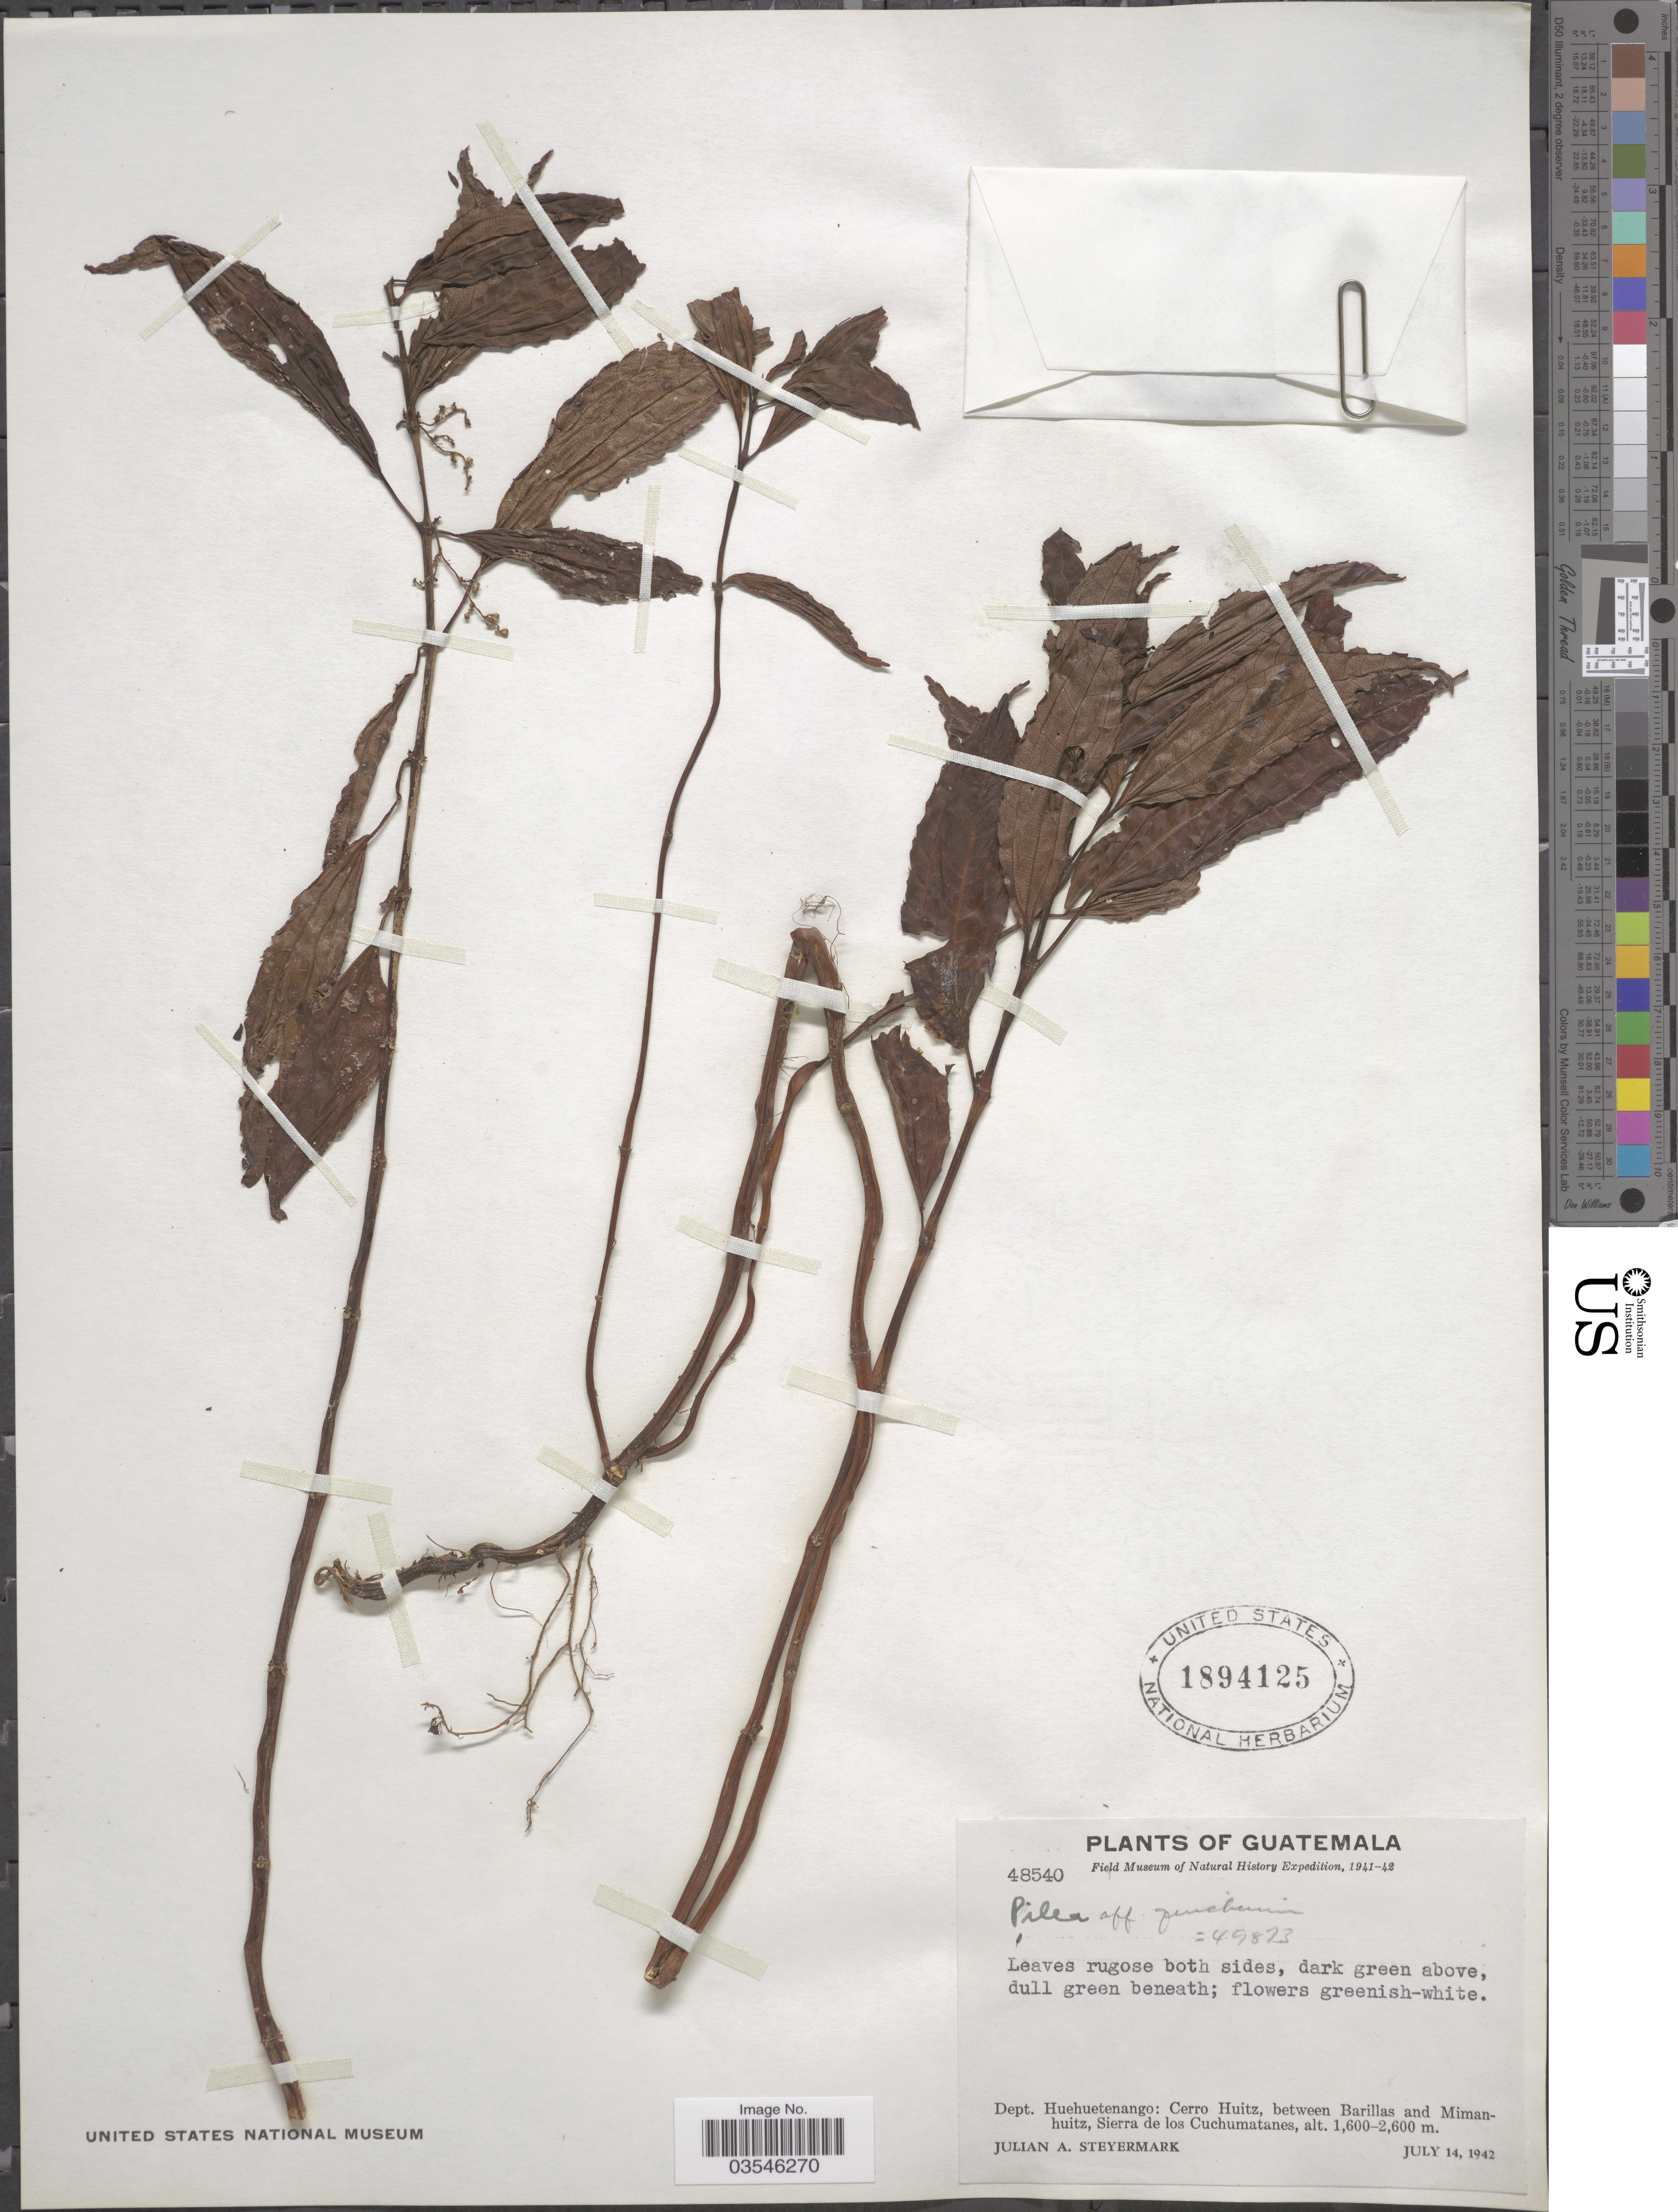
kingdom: Plantae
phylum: Tracheophyta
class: Magnoliopsida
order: Rosales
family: Urticaceae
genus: Pilea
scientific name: Pilea quichensis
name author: Donn. Sm.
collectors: J. Steyermark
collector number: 48540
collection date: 1942-07-14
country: Guatemala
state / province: Huehuetenango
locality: Dept. Huehuetenango: Cerro Huitz, between Barillas and Mimanhuitz, Sierra de los Cuchumatanes.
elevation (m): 1600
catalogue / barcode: US 1894125